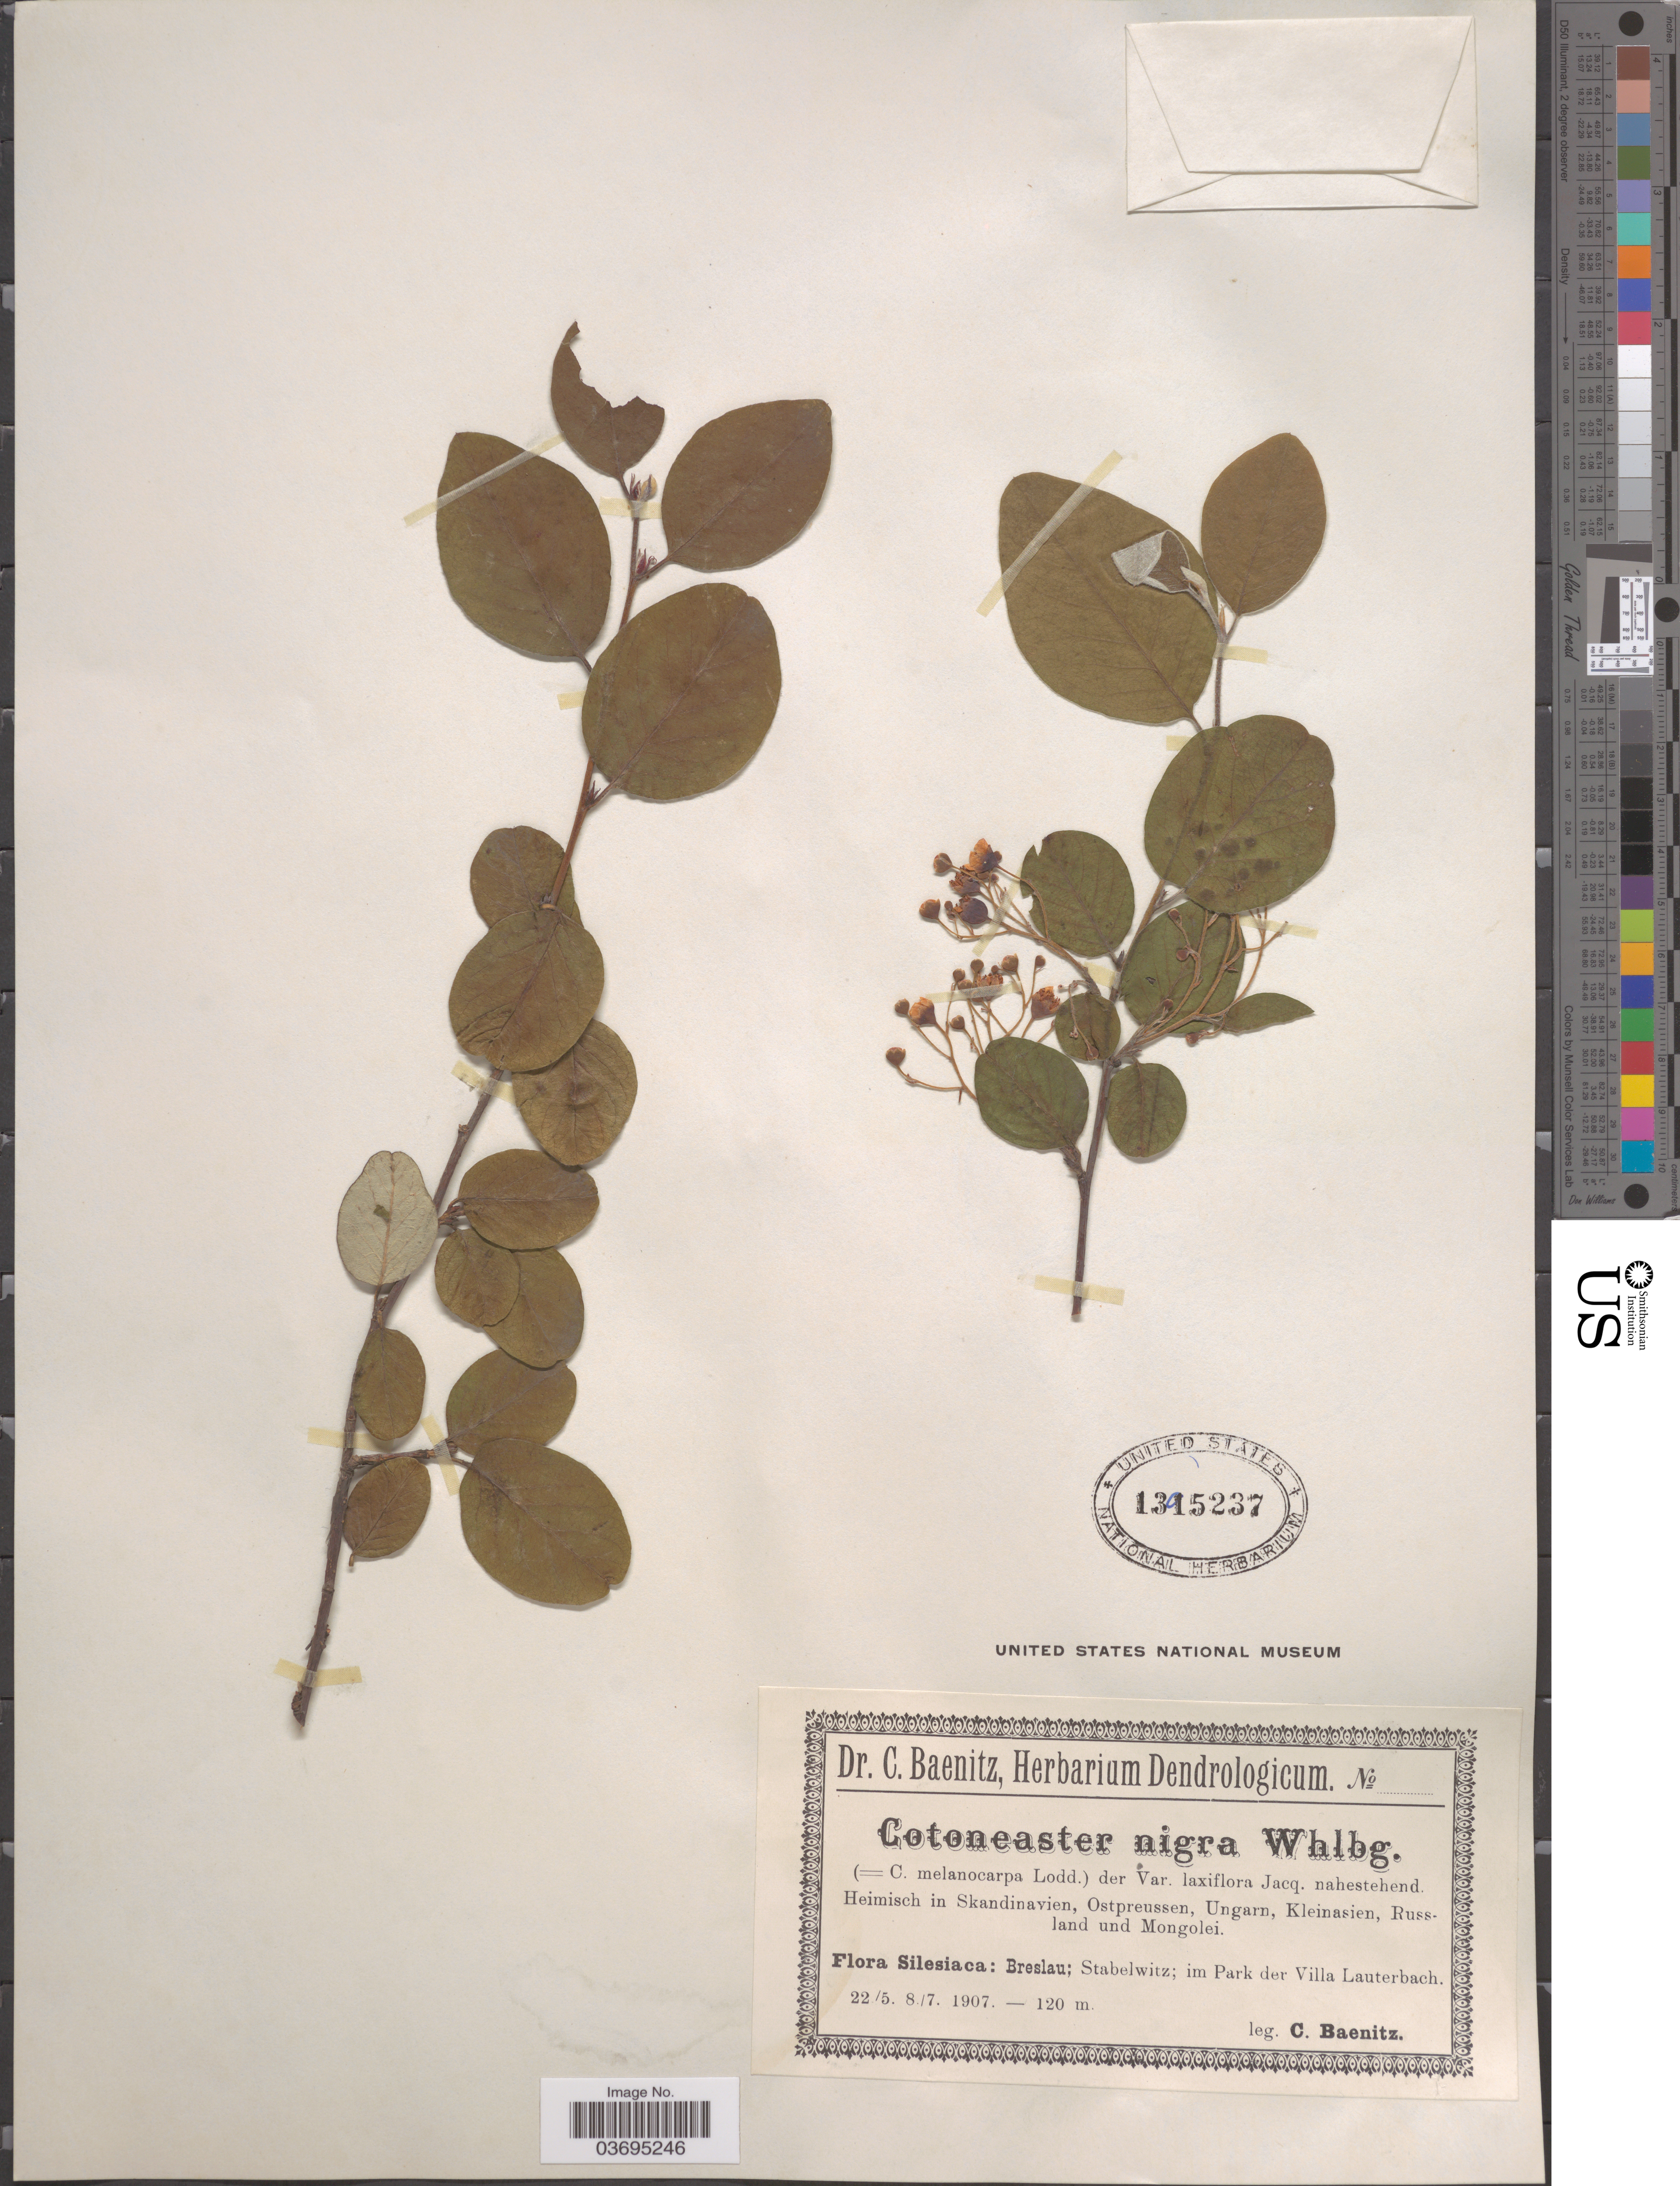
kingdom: Plantae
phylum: Tracheophyta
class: Magnoliopsida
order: Rosales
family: Rosaceae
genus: Cotoneaster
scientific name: Cotoneaster nigrus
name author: Wahlb.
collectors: C. G. Baenitz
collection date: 1907-05-22/1907-07-08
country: Poland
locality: Silesiaca: Breslau; Stabelwitz; im Park der Villa Lauterbach.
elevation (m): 120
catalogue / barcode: US 1395237